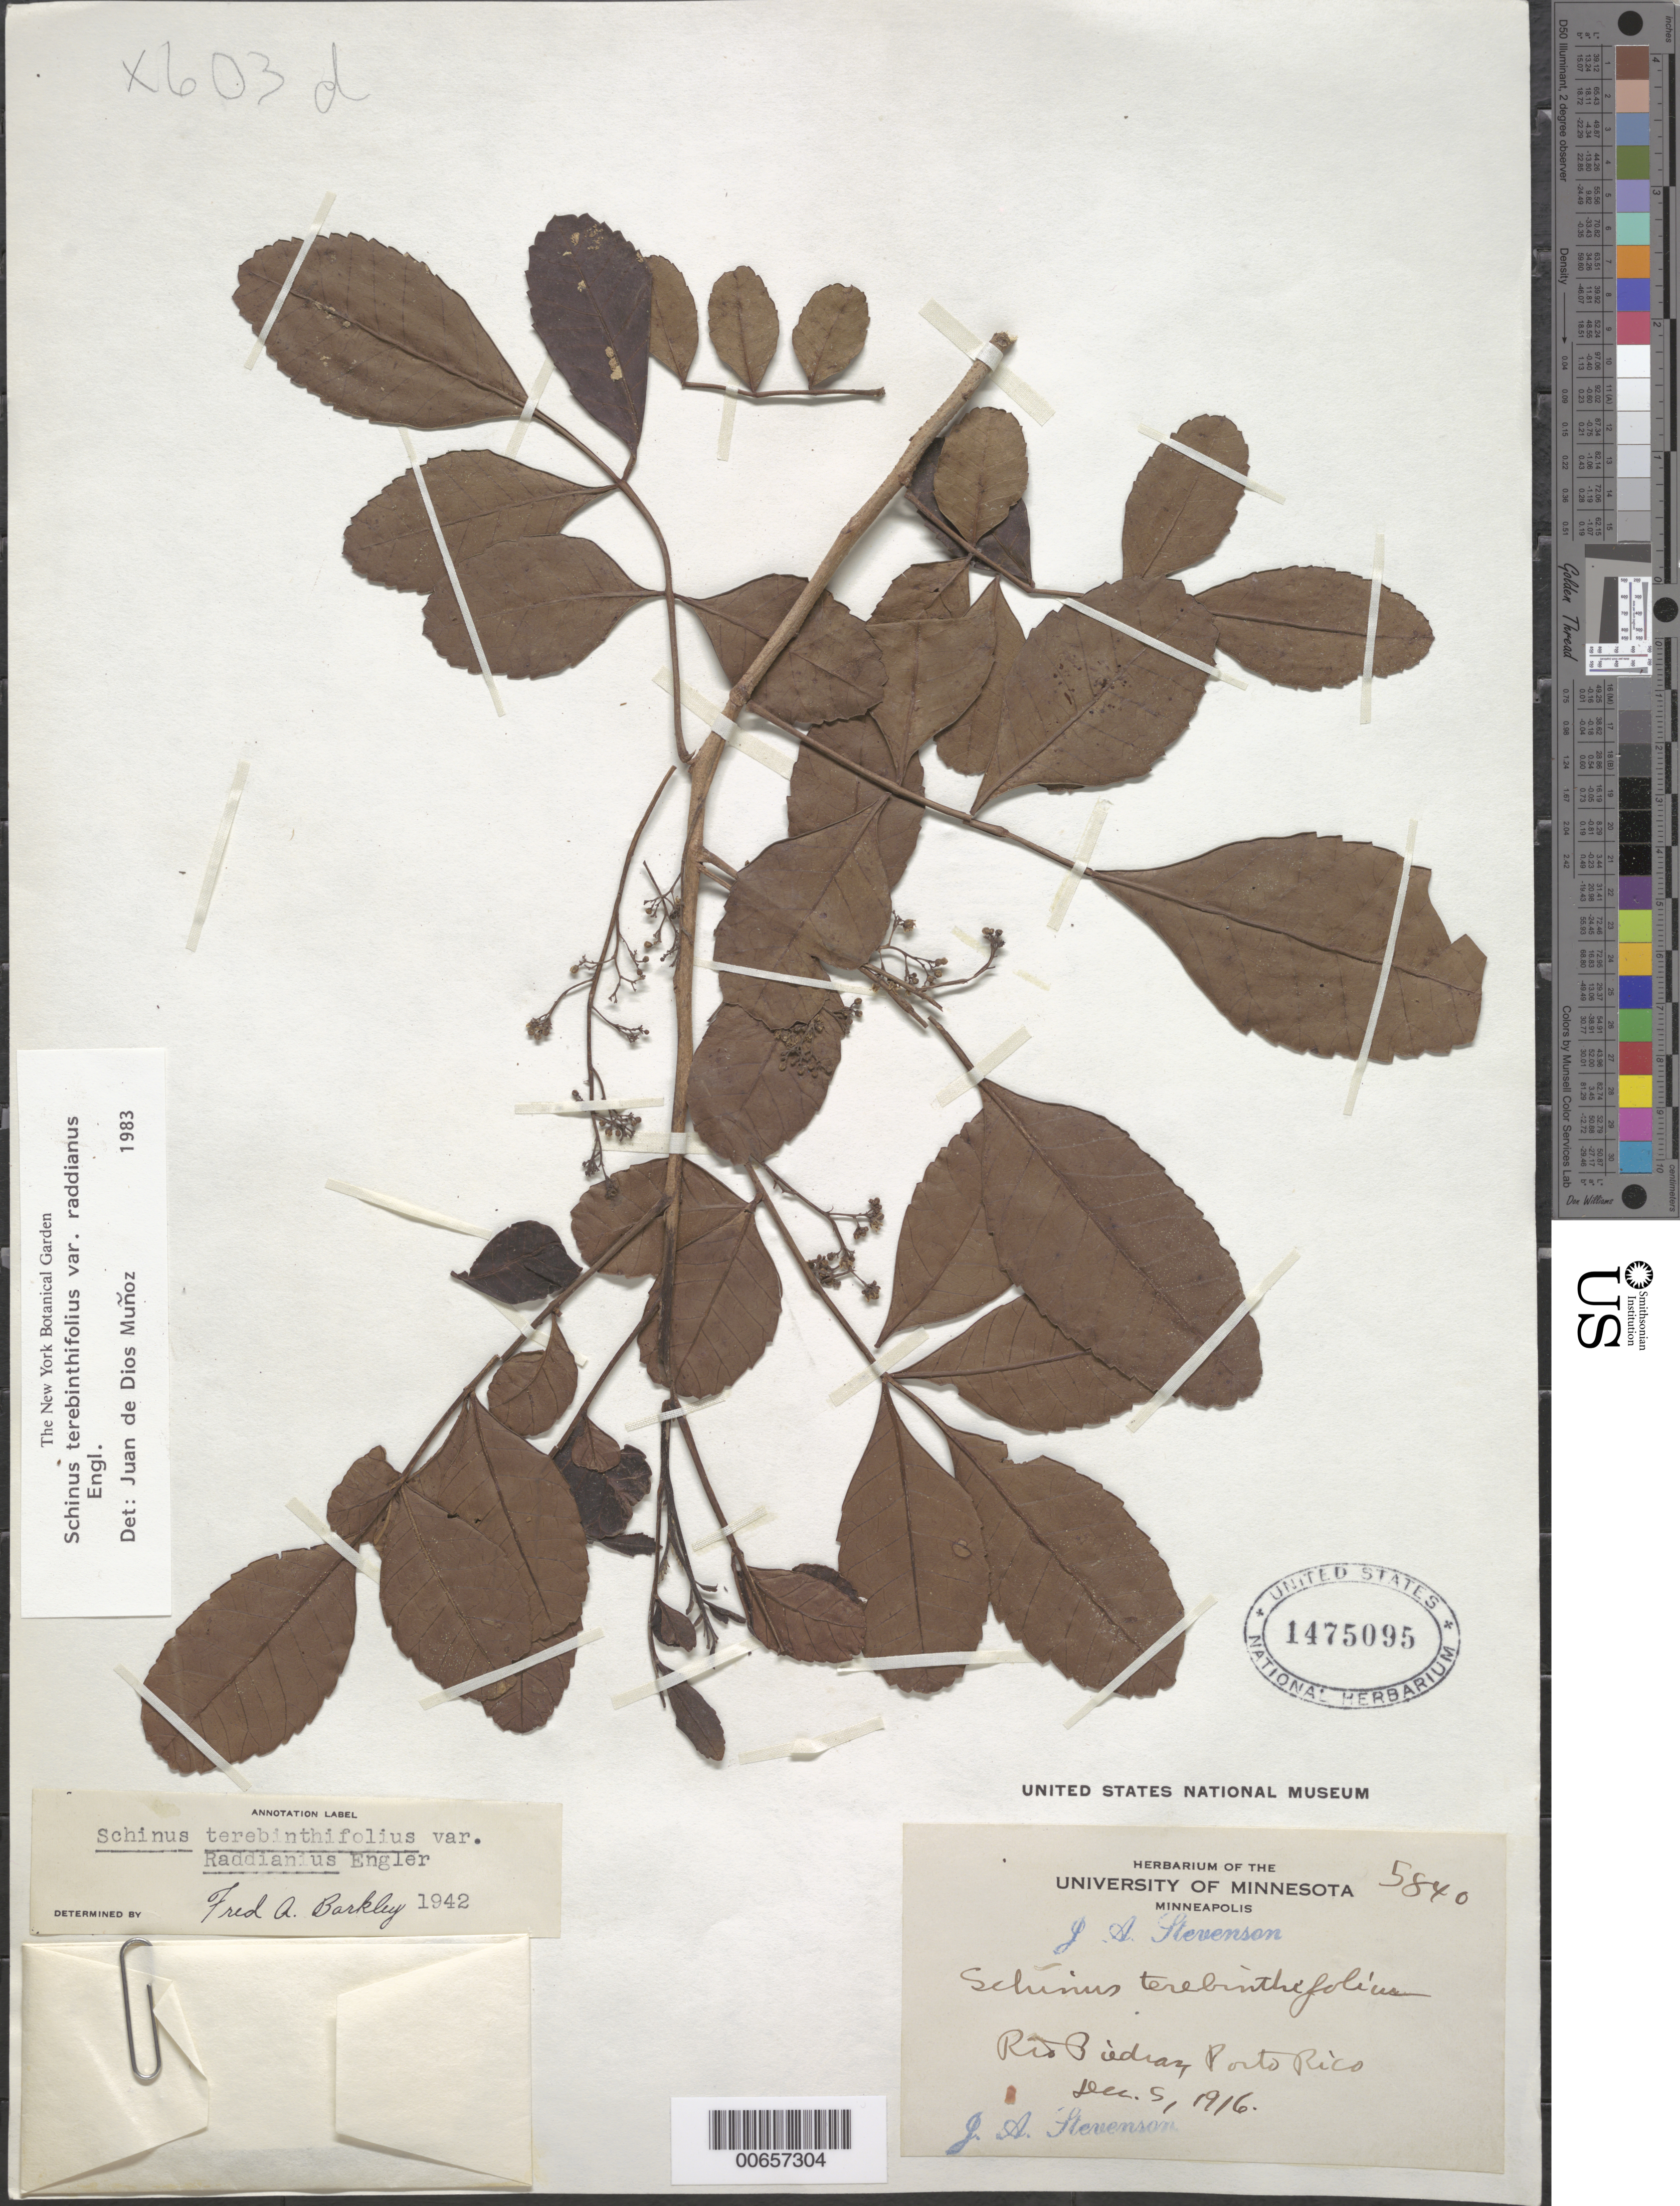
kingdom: Plantae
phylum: Tracheophyta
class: Magnoliopsida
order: Sapindales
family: Anacardiaceae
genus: Schinus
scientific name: Schinus terebinthifolia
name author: Raddi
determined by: Mitchell, J. D.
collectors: J. Stevenson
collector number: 5840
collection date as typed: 05 Dec 1916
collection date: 1916-12-05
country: Puerto Rico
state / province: San Juan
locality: Rio Piedras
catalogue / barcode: US 1475095